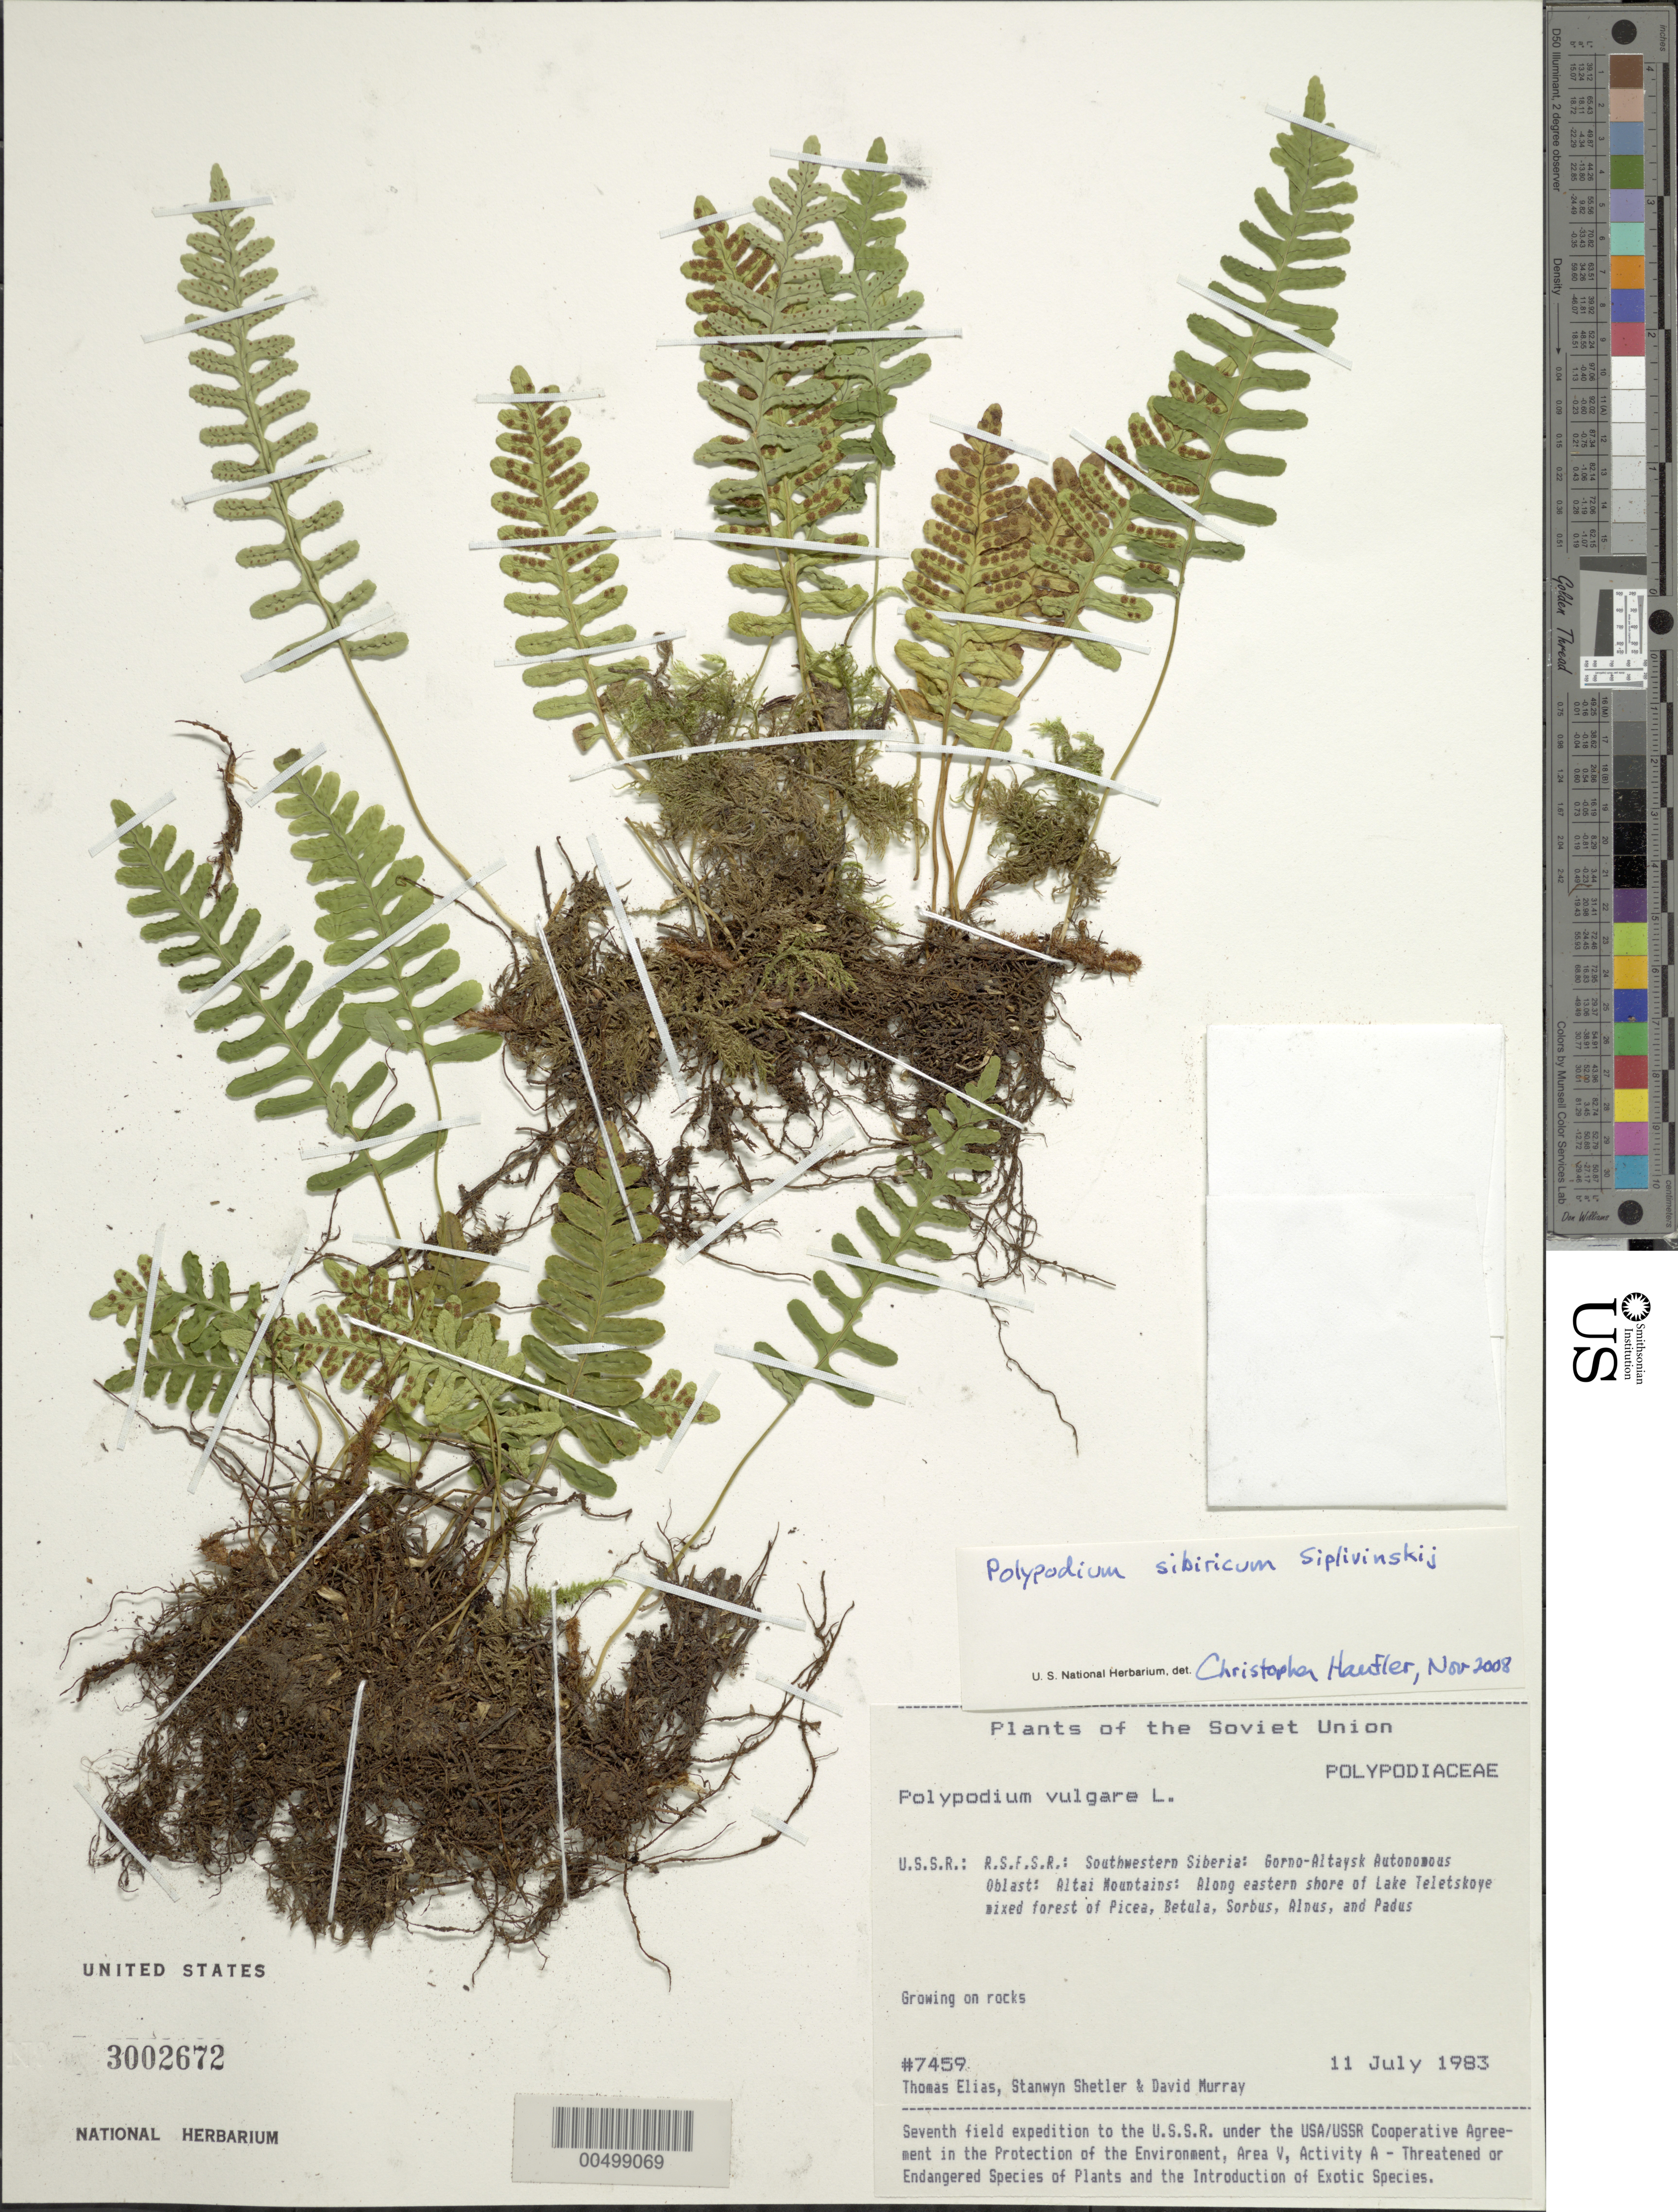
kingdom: Plantae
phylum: Tracheophyta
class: Polypodiopsida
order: Polypodiales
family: Polypodiaceae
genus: Polypodium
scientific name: Polypodium sibiricum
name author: Sipliv.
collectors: T. Elias, S. Shetler & D. F. Murray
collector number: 7459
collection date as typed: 11 Jul 1983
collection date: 1983-07-11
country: Russian Federation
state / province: Altai Republic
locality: Altai Mountains, along eastern shore of Lake Teletskoye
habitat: mixed forest of Picea, Betula, Sorbus, Alnus, and Padus; growing on rocks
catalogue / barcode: US 3002672